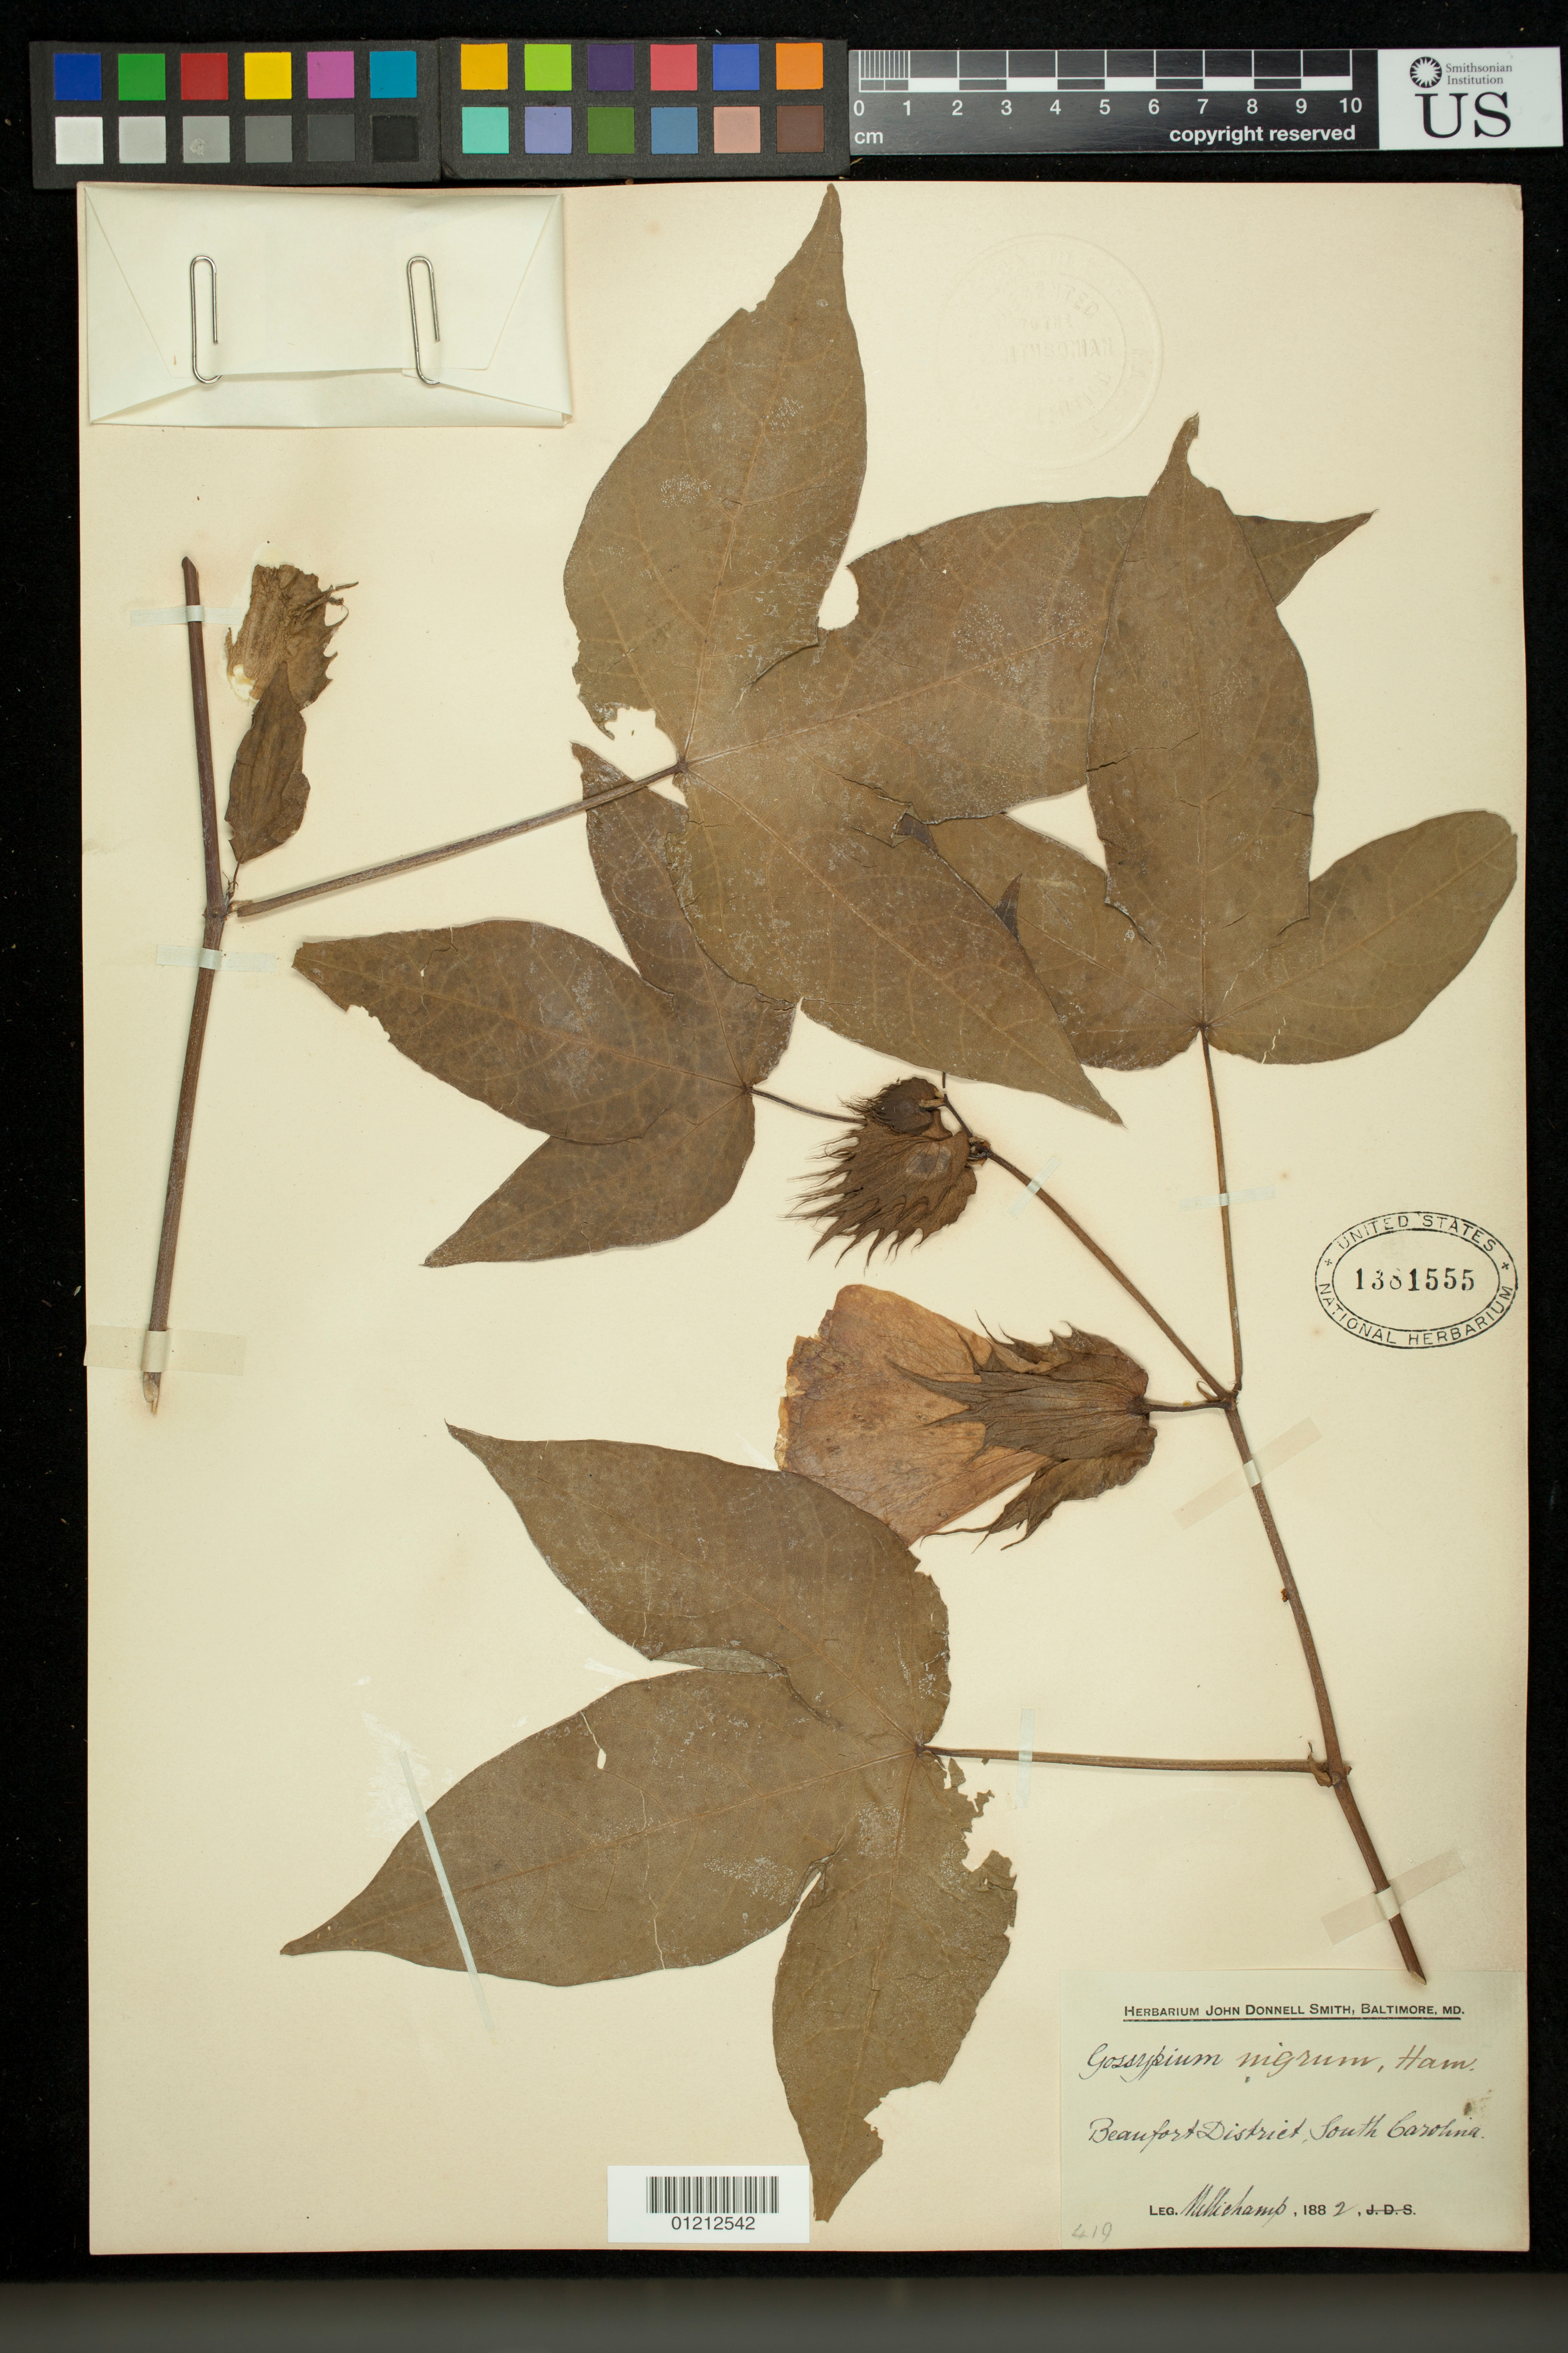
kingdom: Plantae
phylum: Tracheophyta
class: Magnoliopsida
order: Malvales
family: Malvaceae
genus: Gossypium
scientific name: Gossypium barbadense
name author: L.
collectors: -. Mellichamp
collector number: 419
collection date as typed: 1882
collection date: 1882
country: United States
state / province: South Carolina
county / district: Beaufort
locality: Bluffton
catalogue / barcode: US 1381555